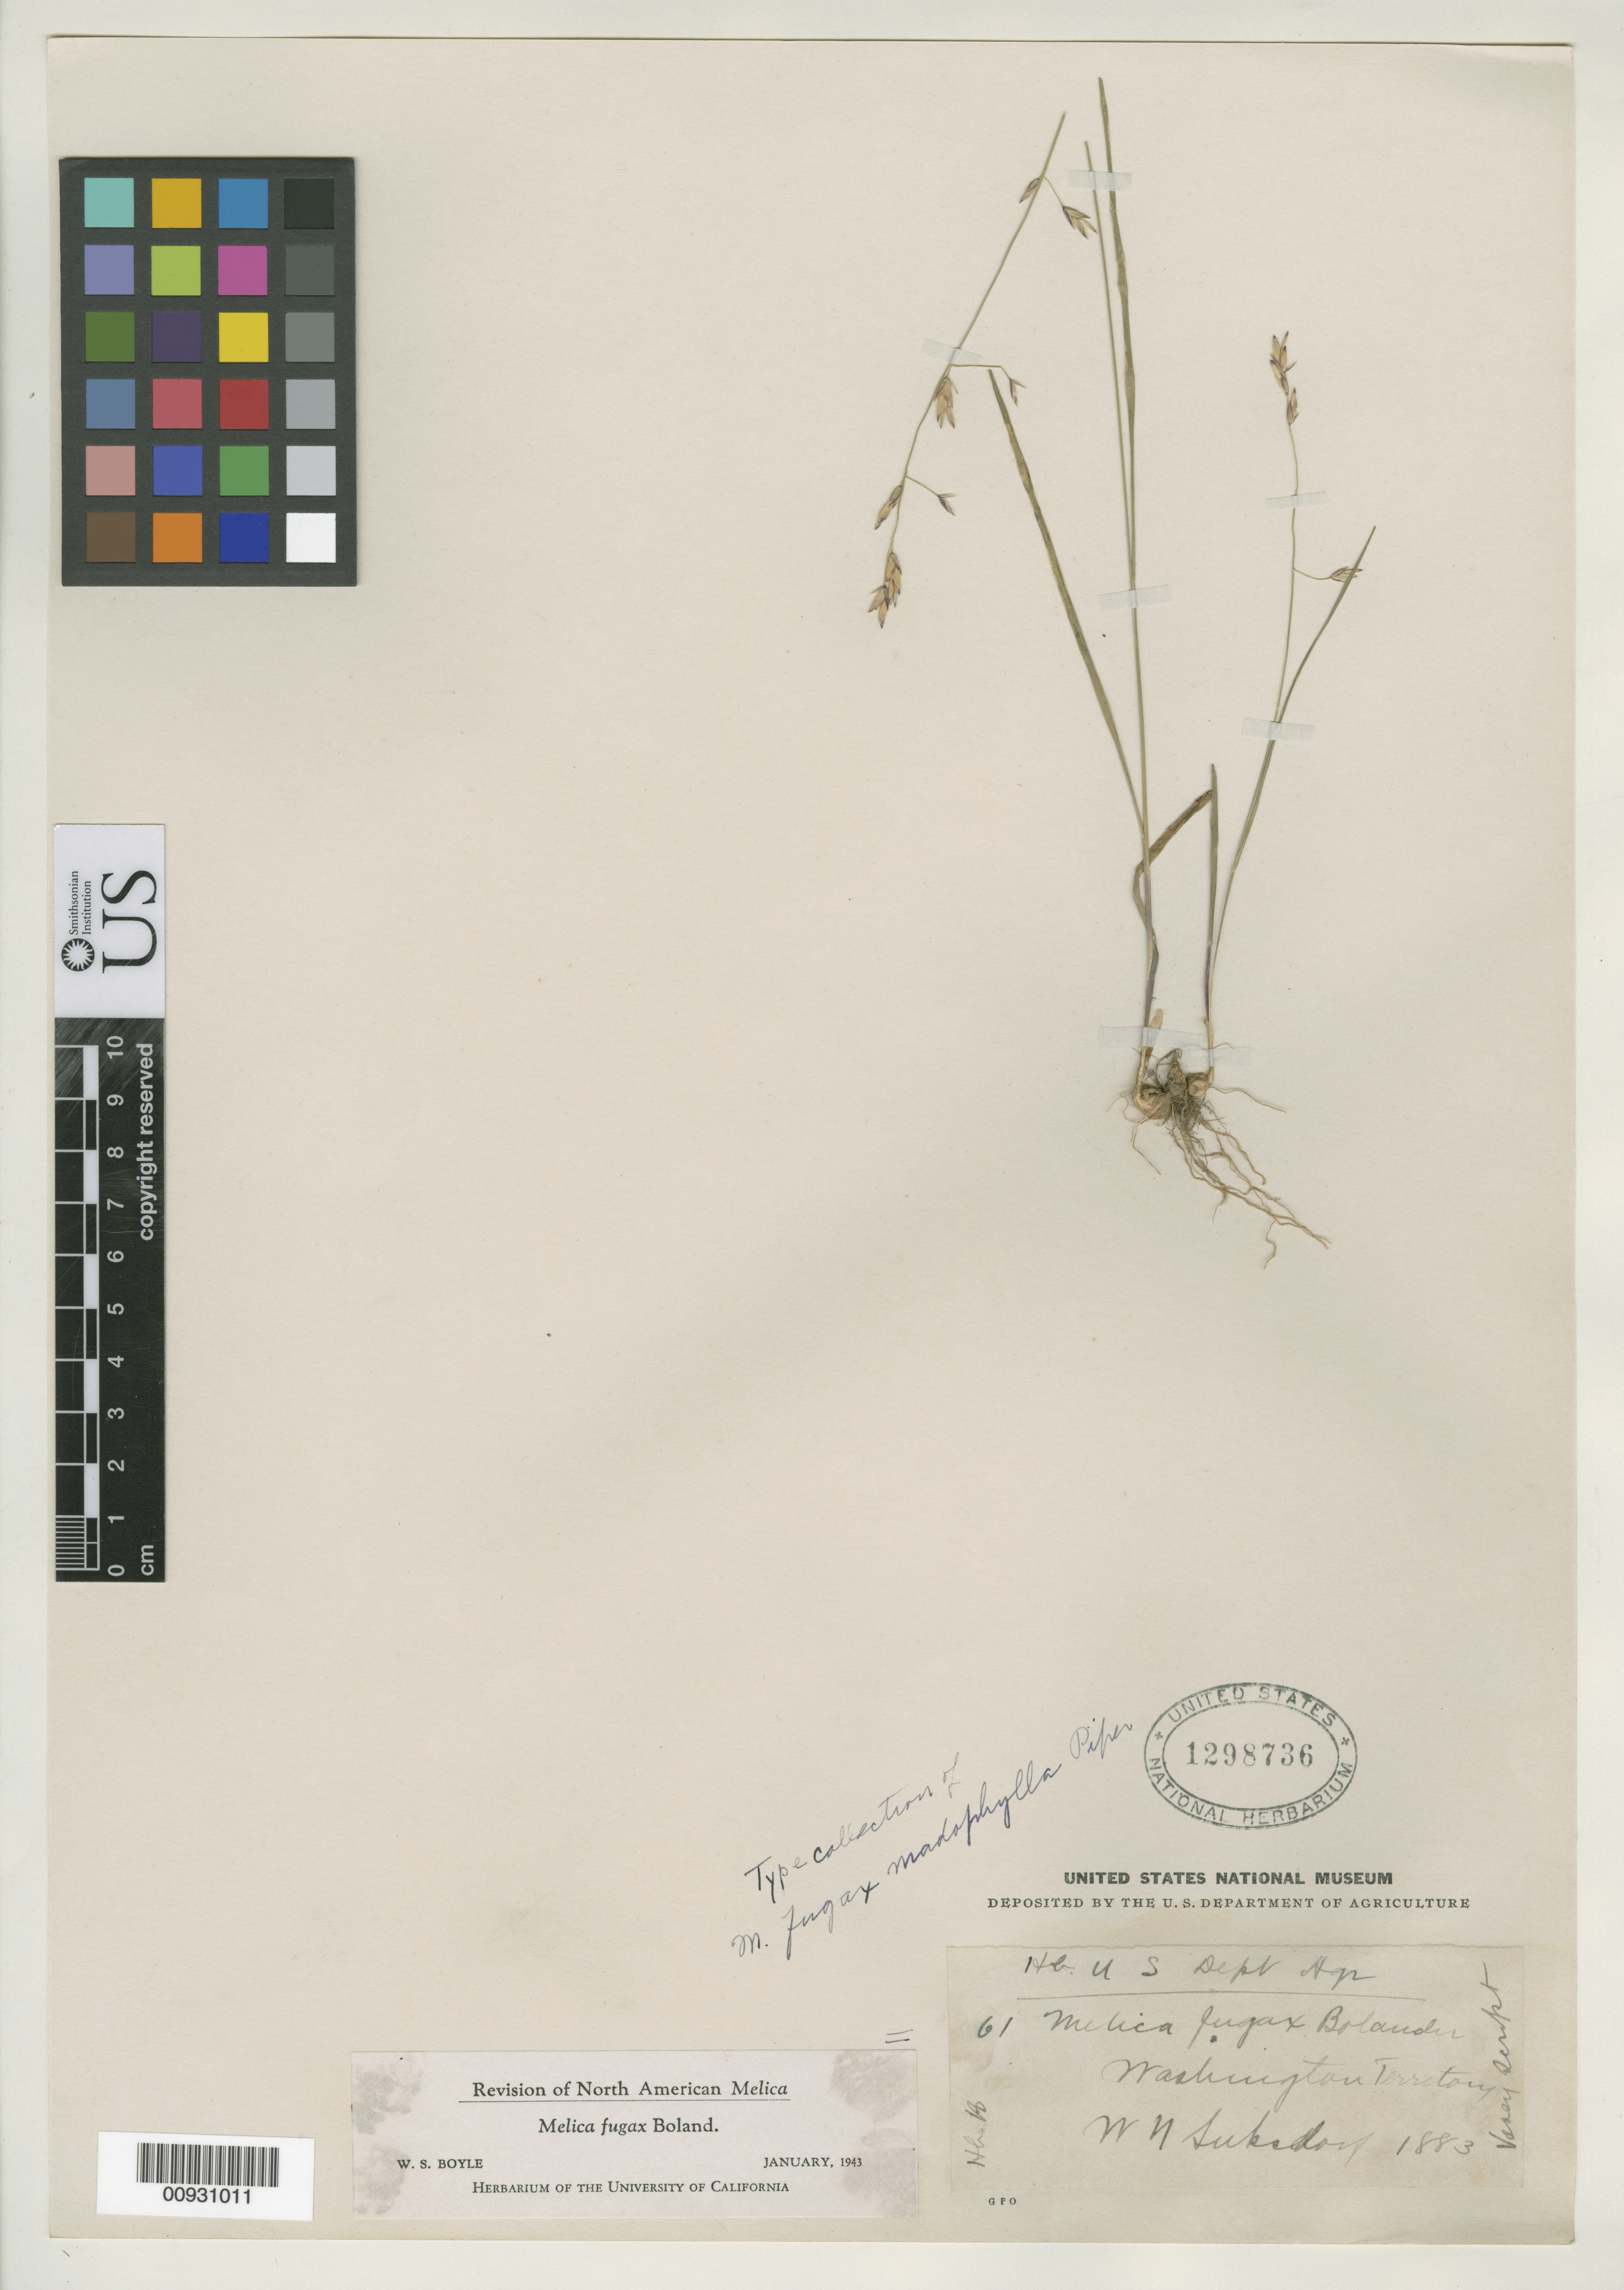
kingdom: Plantae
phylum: Tracheophyta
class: Liliopsida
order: Poales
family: Poaceae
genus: Melica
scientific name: Melica fugax subsp. madophylla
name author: Piper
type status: Isotype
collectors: W. N. Suksdorf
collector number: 61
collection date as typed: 1883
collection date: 1883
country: United States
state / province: Washington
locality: Washington Territory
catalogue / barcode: US 1298736